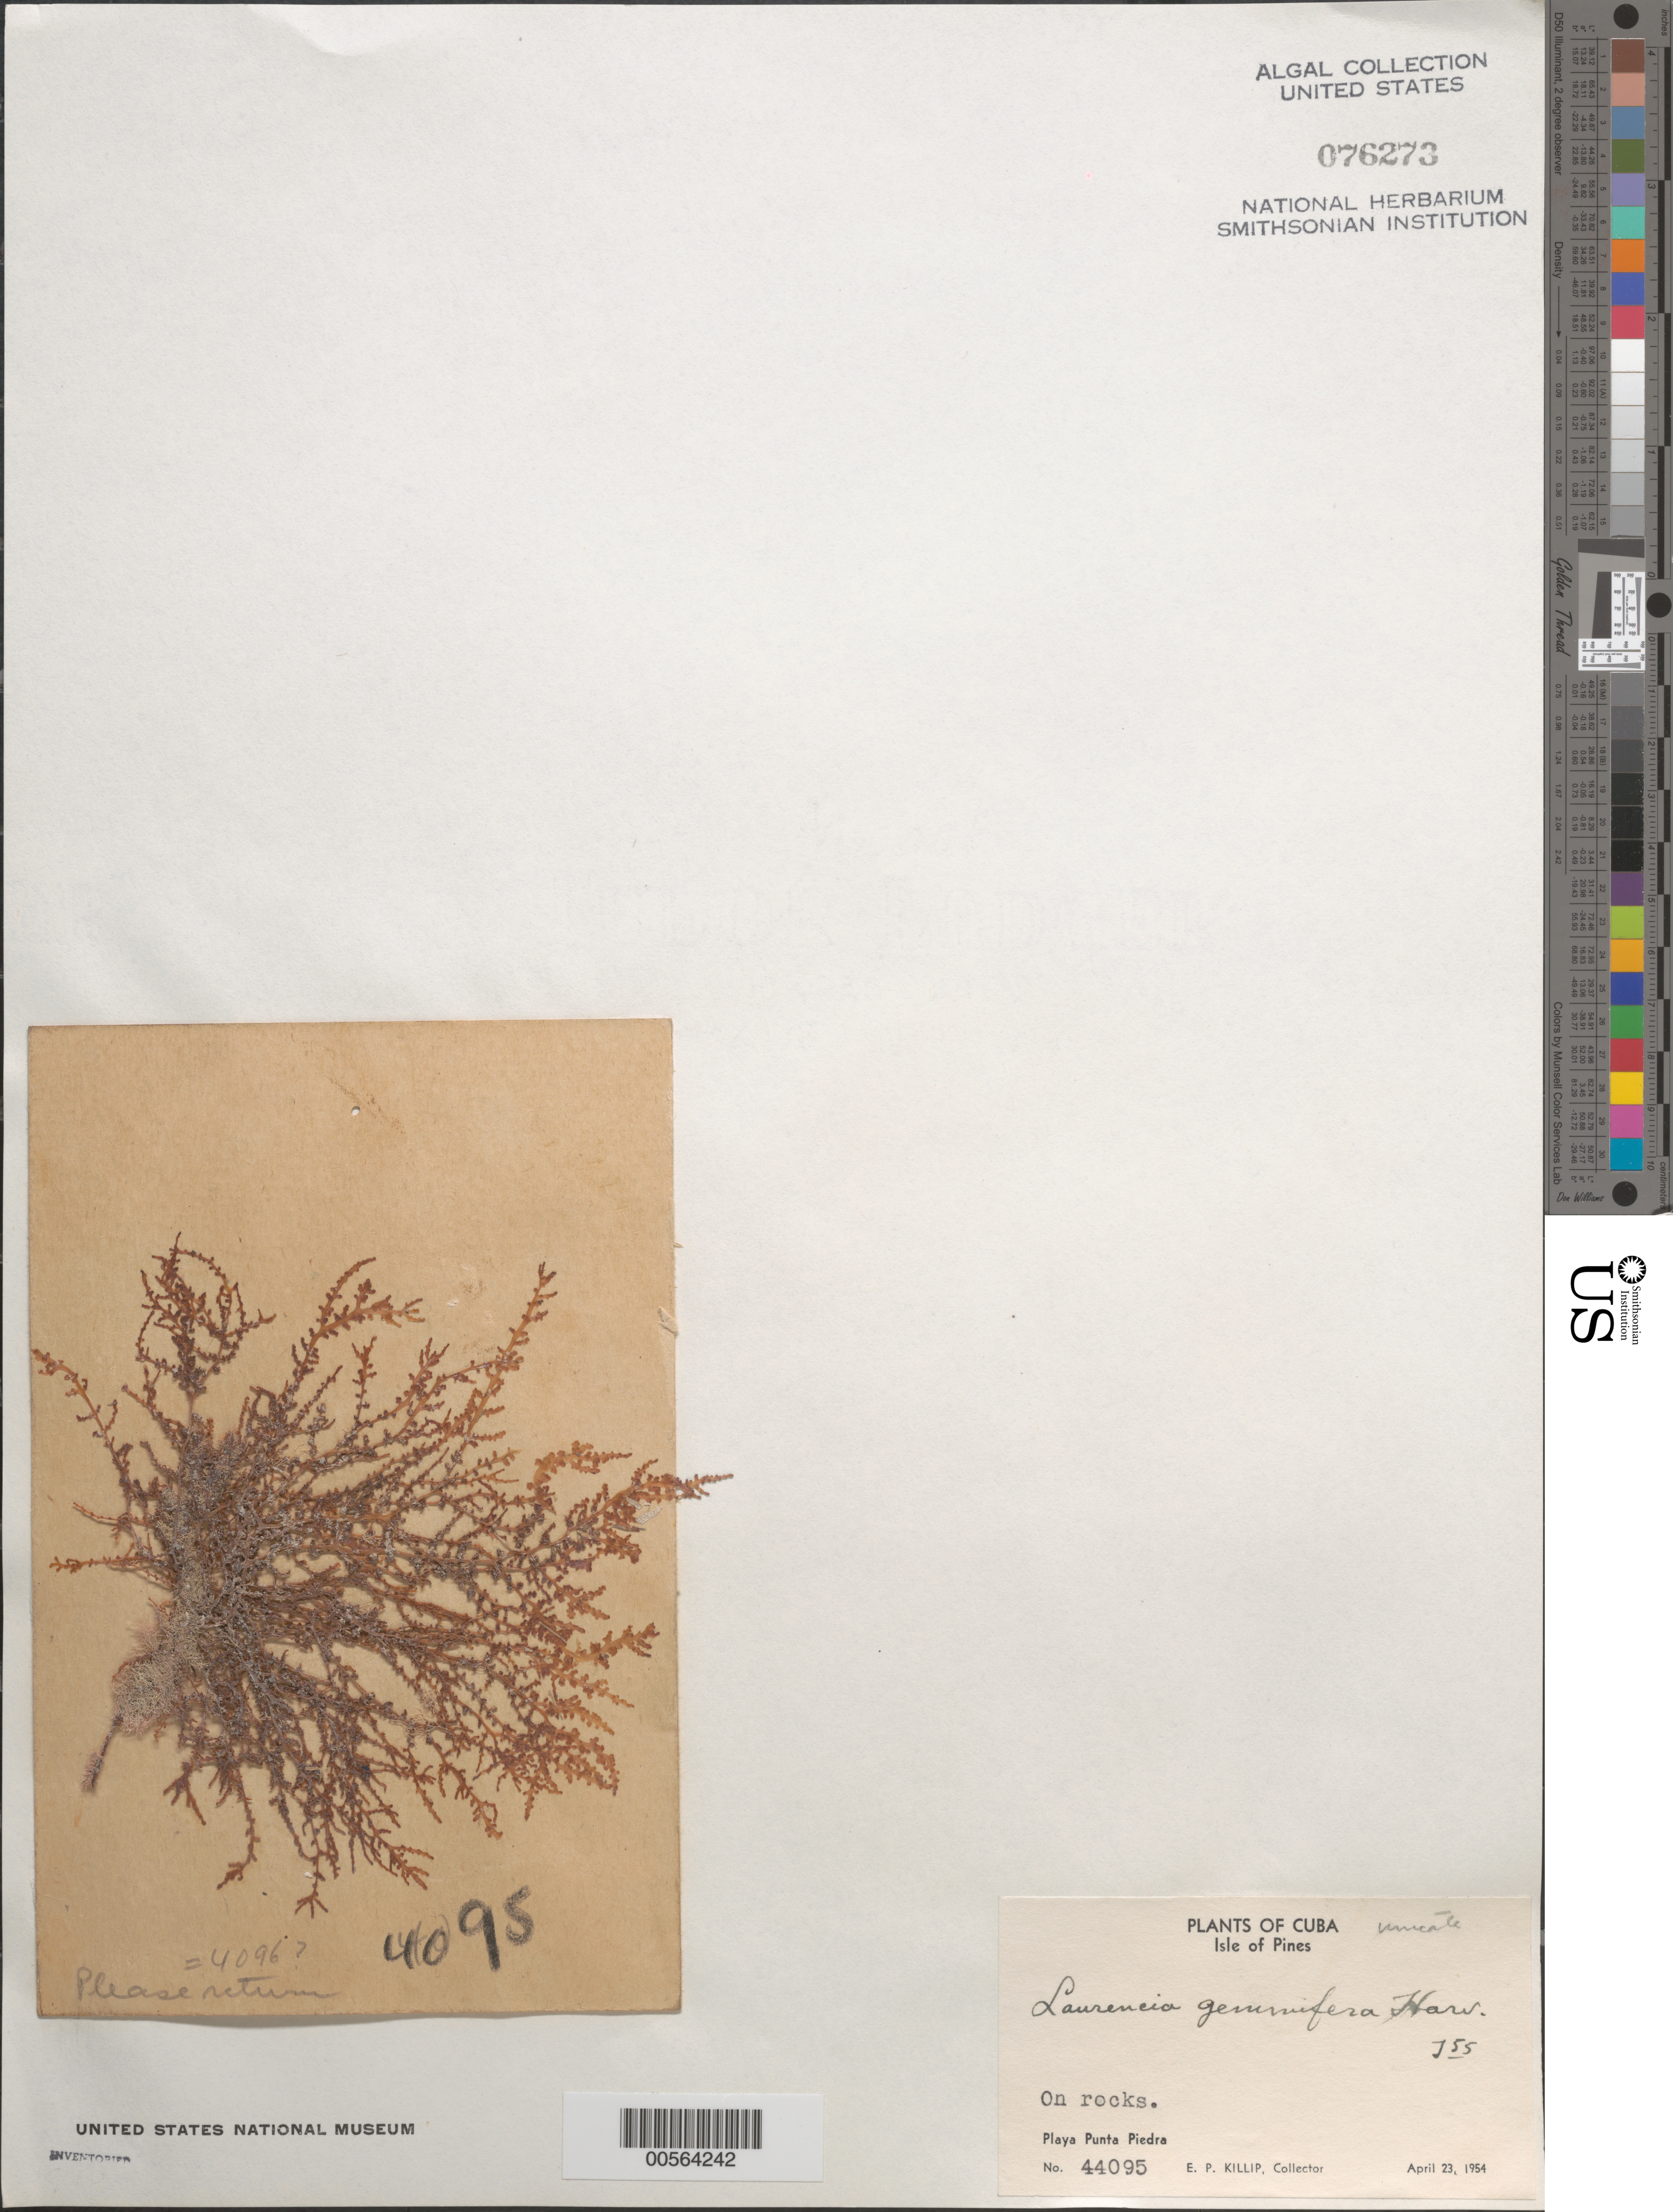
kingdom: Plantae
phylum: Rhodophyta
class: Florideophyceae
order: Ceramiales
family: Rhodomelaceae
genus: Yuzurua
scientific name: Yuzurua poiteaui var. gemmifera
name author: (Harvey) M.J. Wynne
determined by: Algae name updating Project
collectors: E. P. Killip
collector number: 44095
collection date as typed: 23 Apr 1954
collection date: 1954-04-23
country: Cuba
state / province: Isla de La Juventud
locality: Playa punta piedra, isle of youth (isle of pines)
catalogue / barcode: US 76273